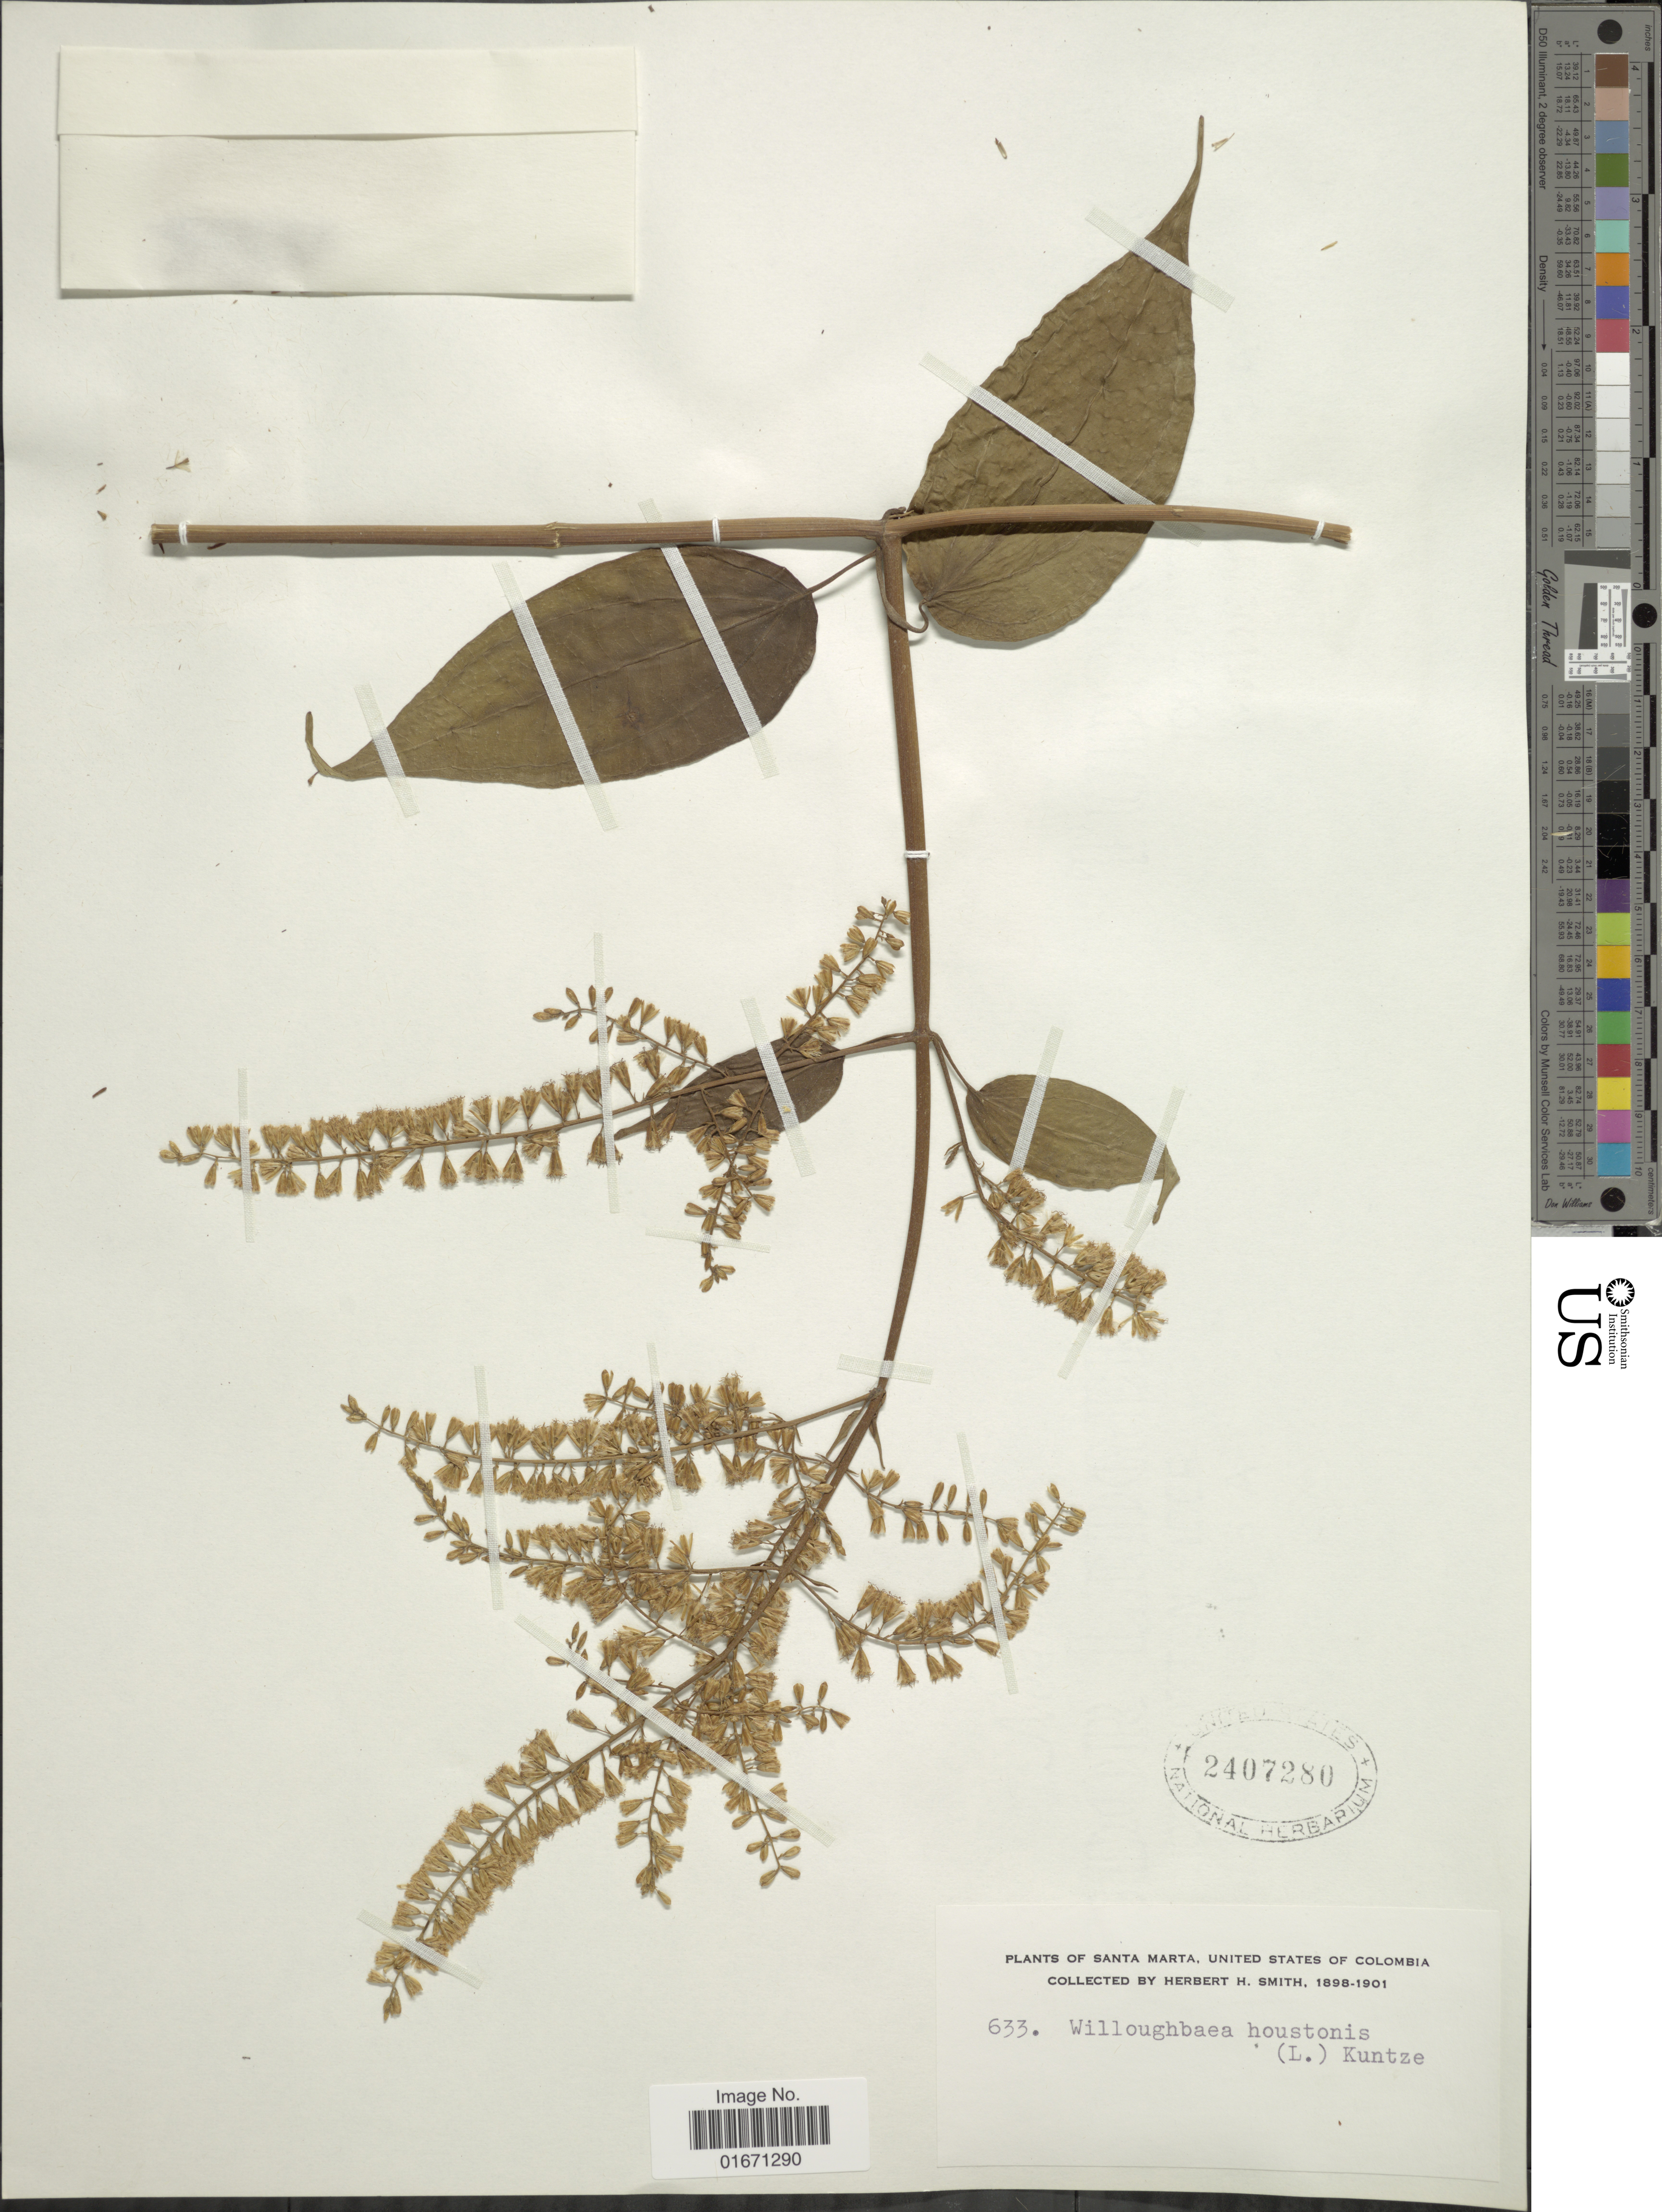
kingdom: Plantae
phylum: Tracheophyta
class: Magnoliopsida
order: Asterales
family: Asteraceae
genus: Mikania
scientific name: Mikania houstoniana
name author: (L.) B.L. Rob.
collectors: Herbert H. Smith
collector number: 633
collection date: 1898/1901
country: Colombia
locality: Santa Marta, United States of Colombia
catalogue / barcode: US 2407280